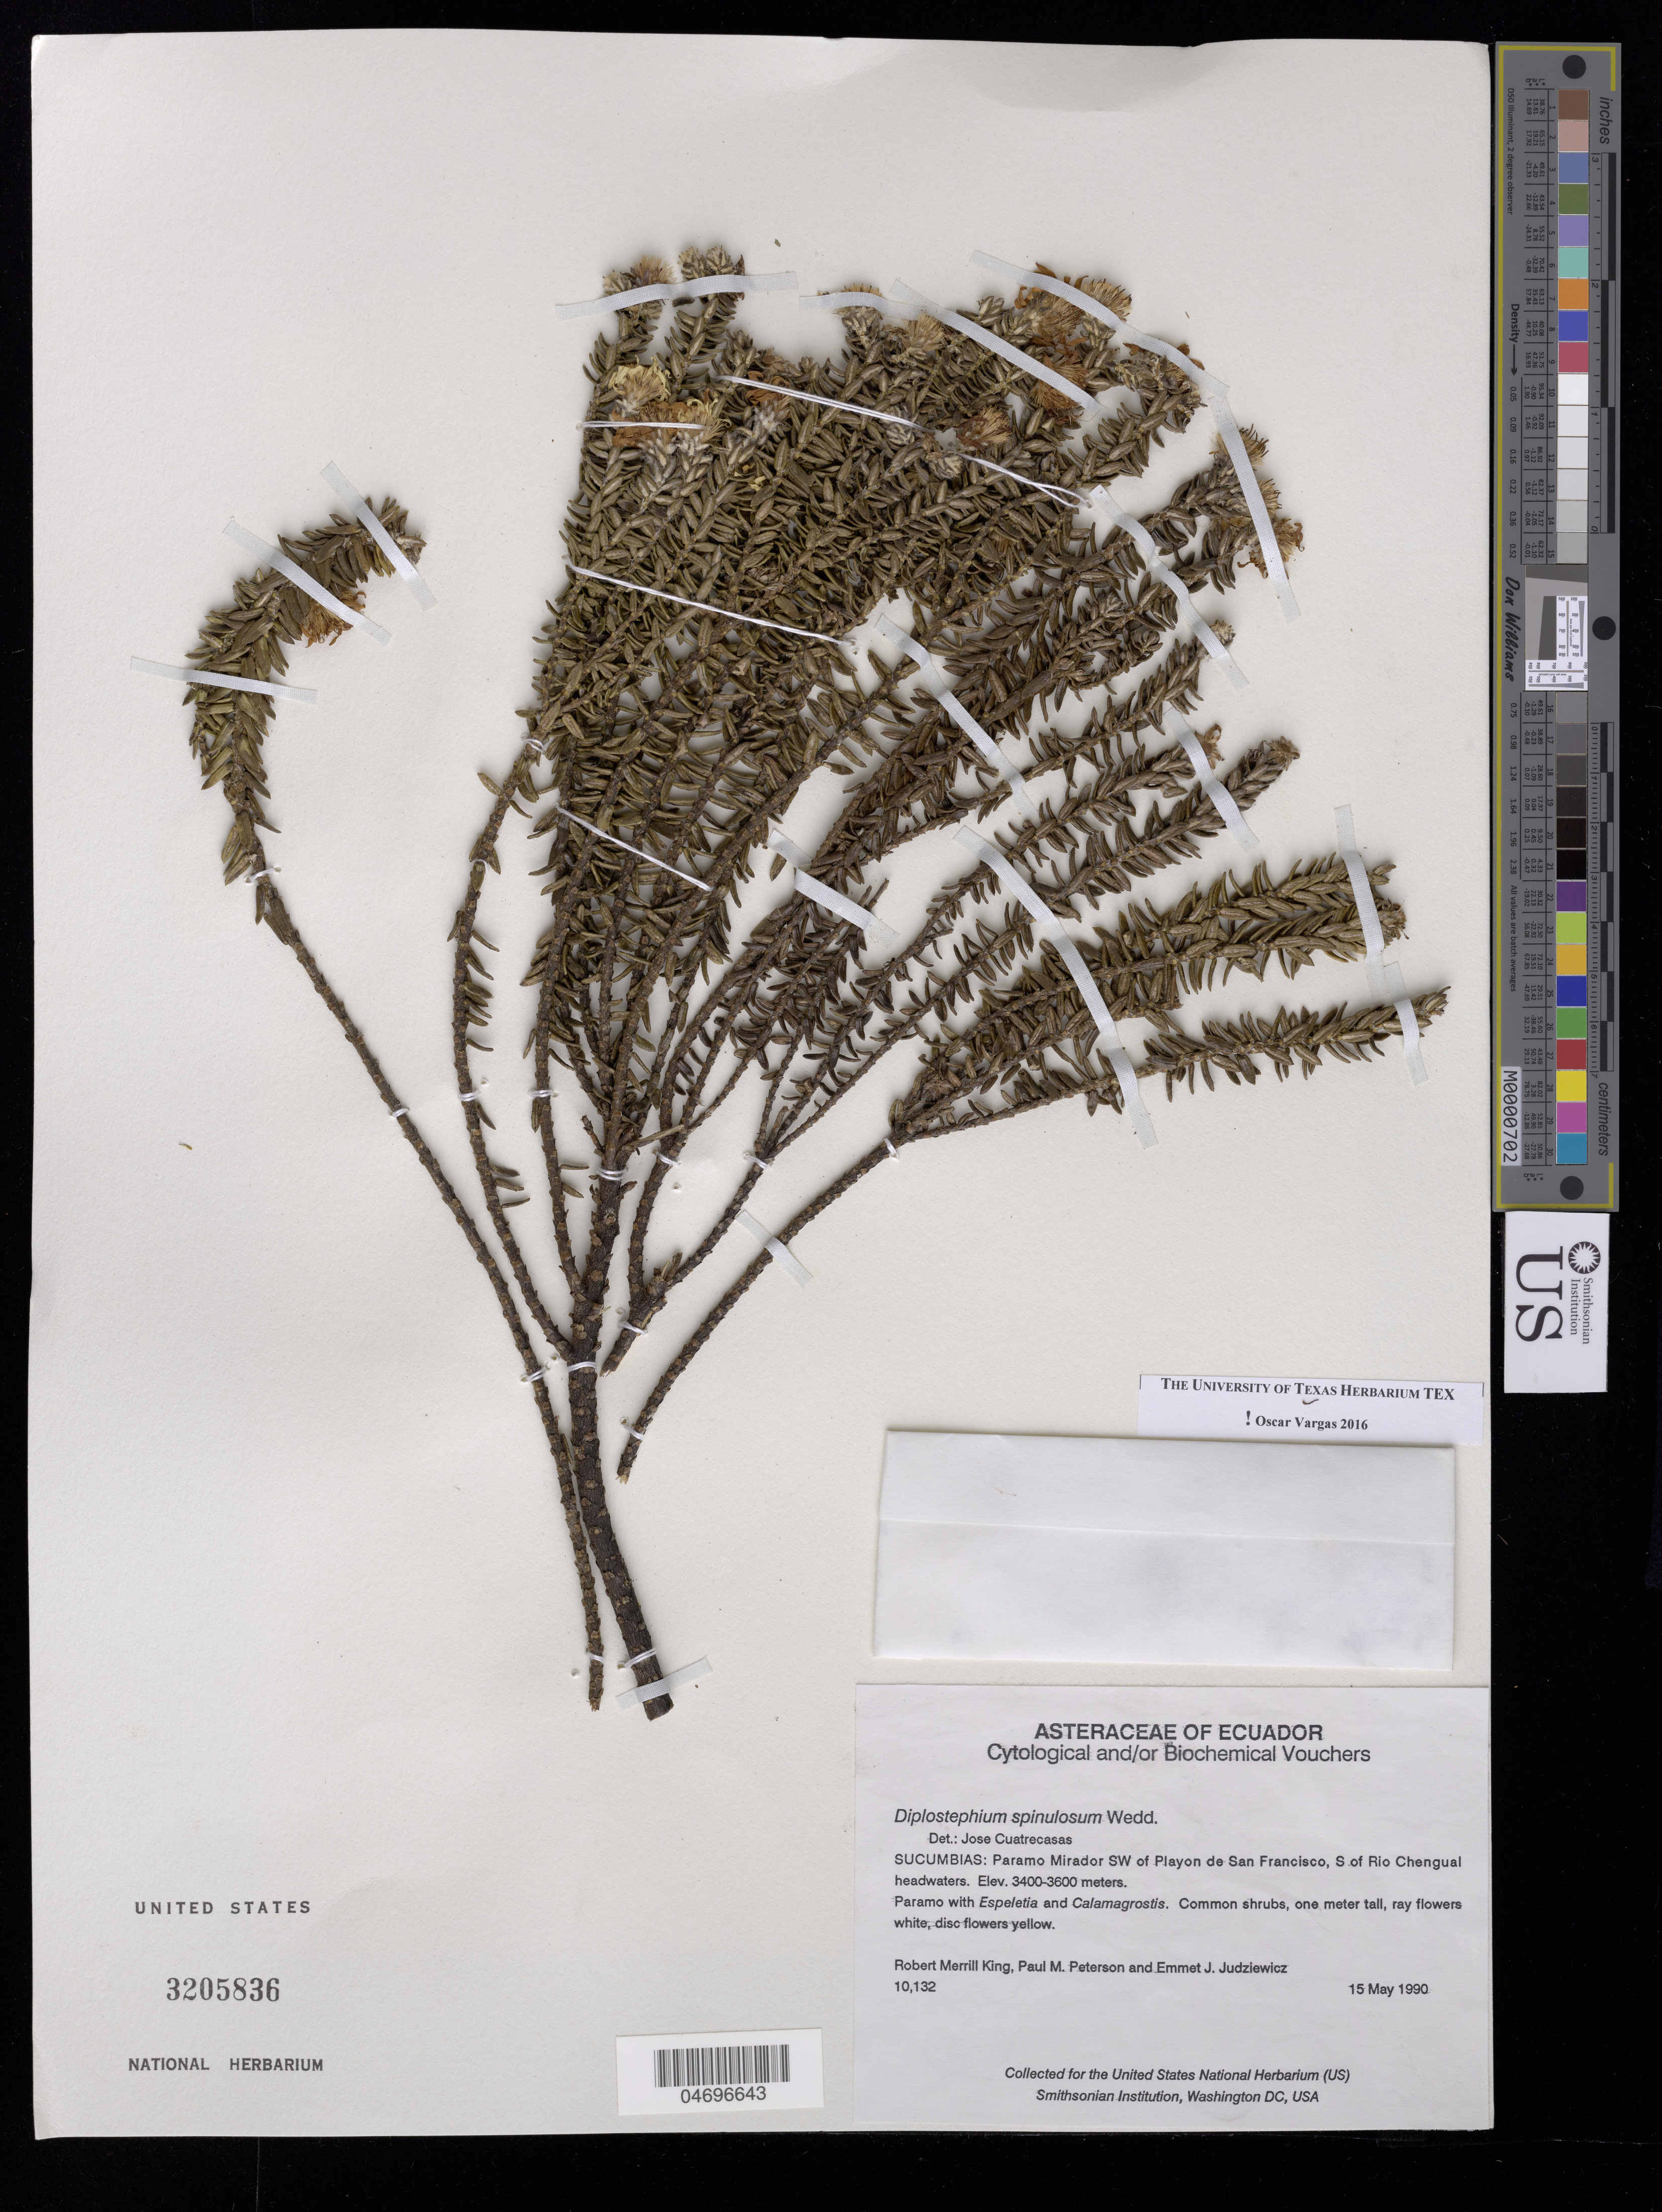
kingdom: Plantae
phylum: Tracheophyta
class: Magnoliopsida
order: Asterales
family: Asteraceae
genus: Diplostephium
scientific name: Diplostephium spinulosum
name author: Wedd.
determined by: Vargas, Oscar M.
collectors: R. M. King, P. M. Peterson & E. J. Judziewicz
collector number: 10132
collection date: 1990-05-15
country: Ecuador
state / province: Sucumbíos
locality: Sucumbíos: Paramo Mirador SW of Playon de San Francisco, S of Rio Chengual headwaters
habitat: Paramo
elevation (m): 3400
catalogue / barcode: US 3205836